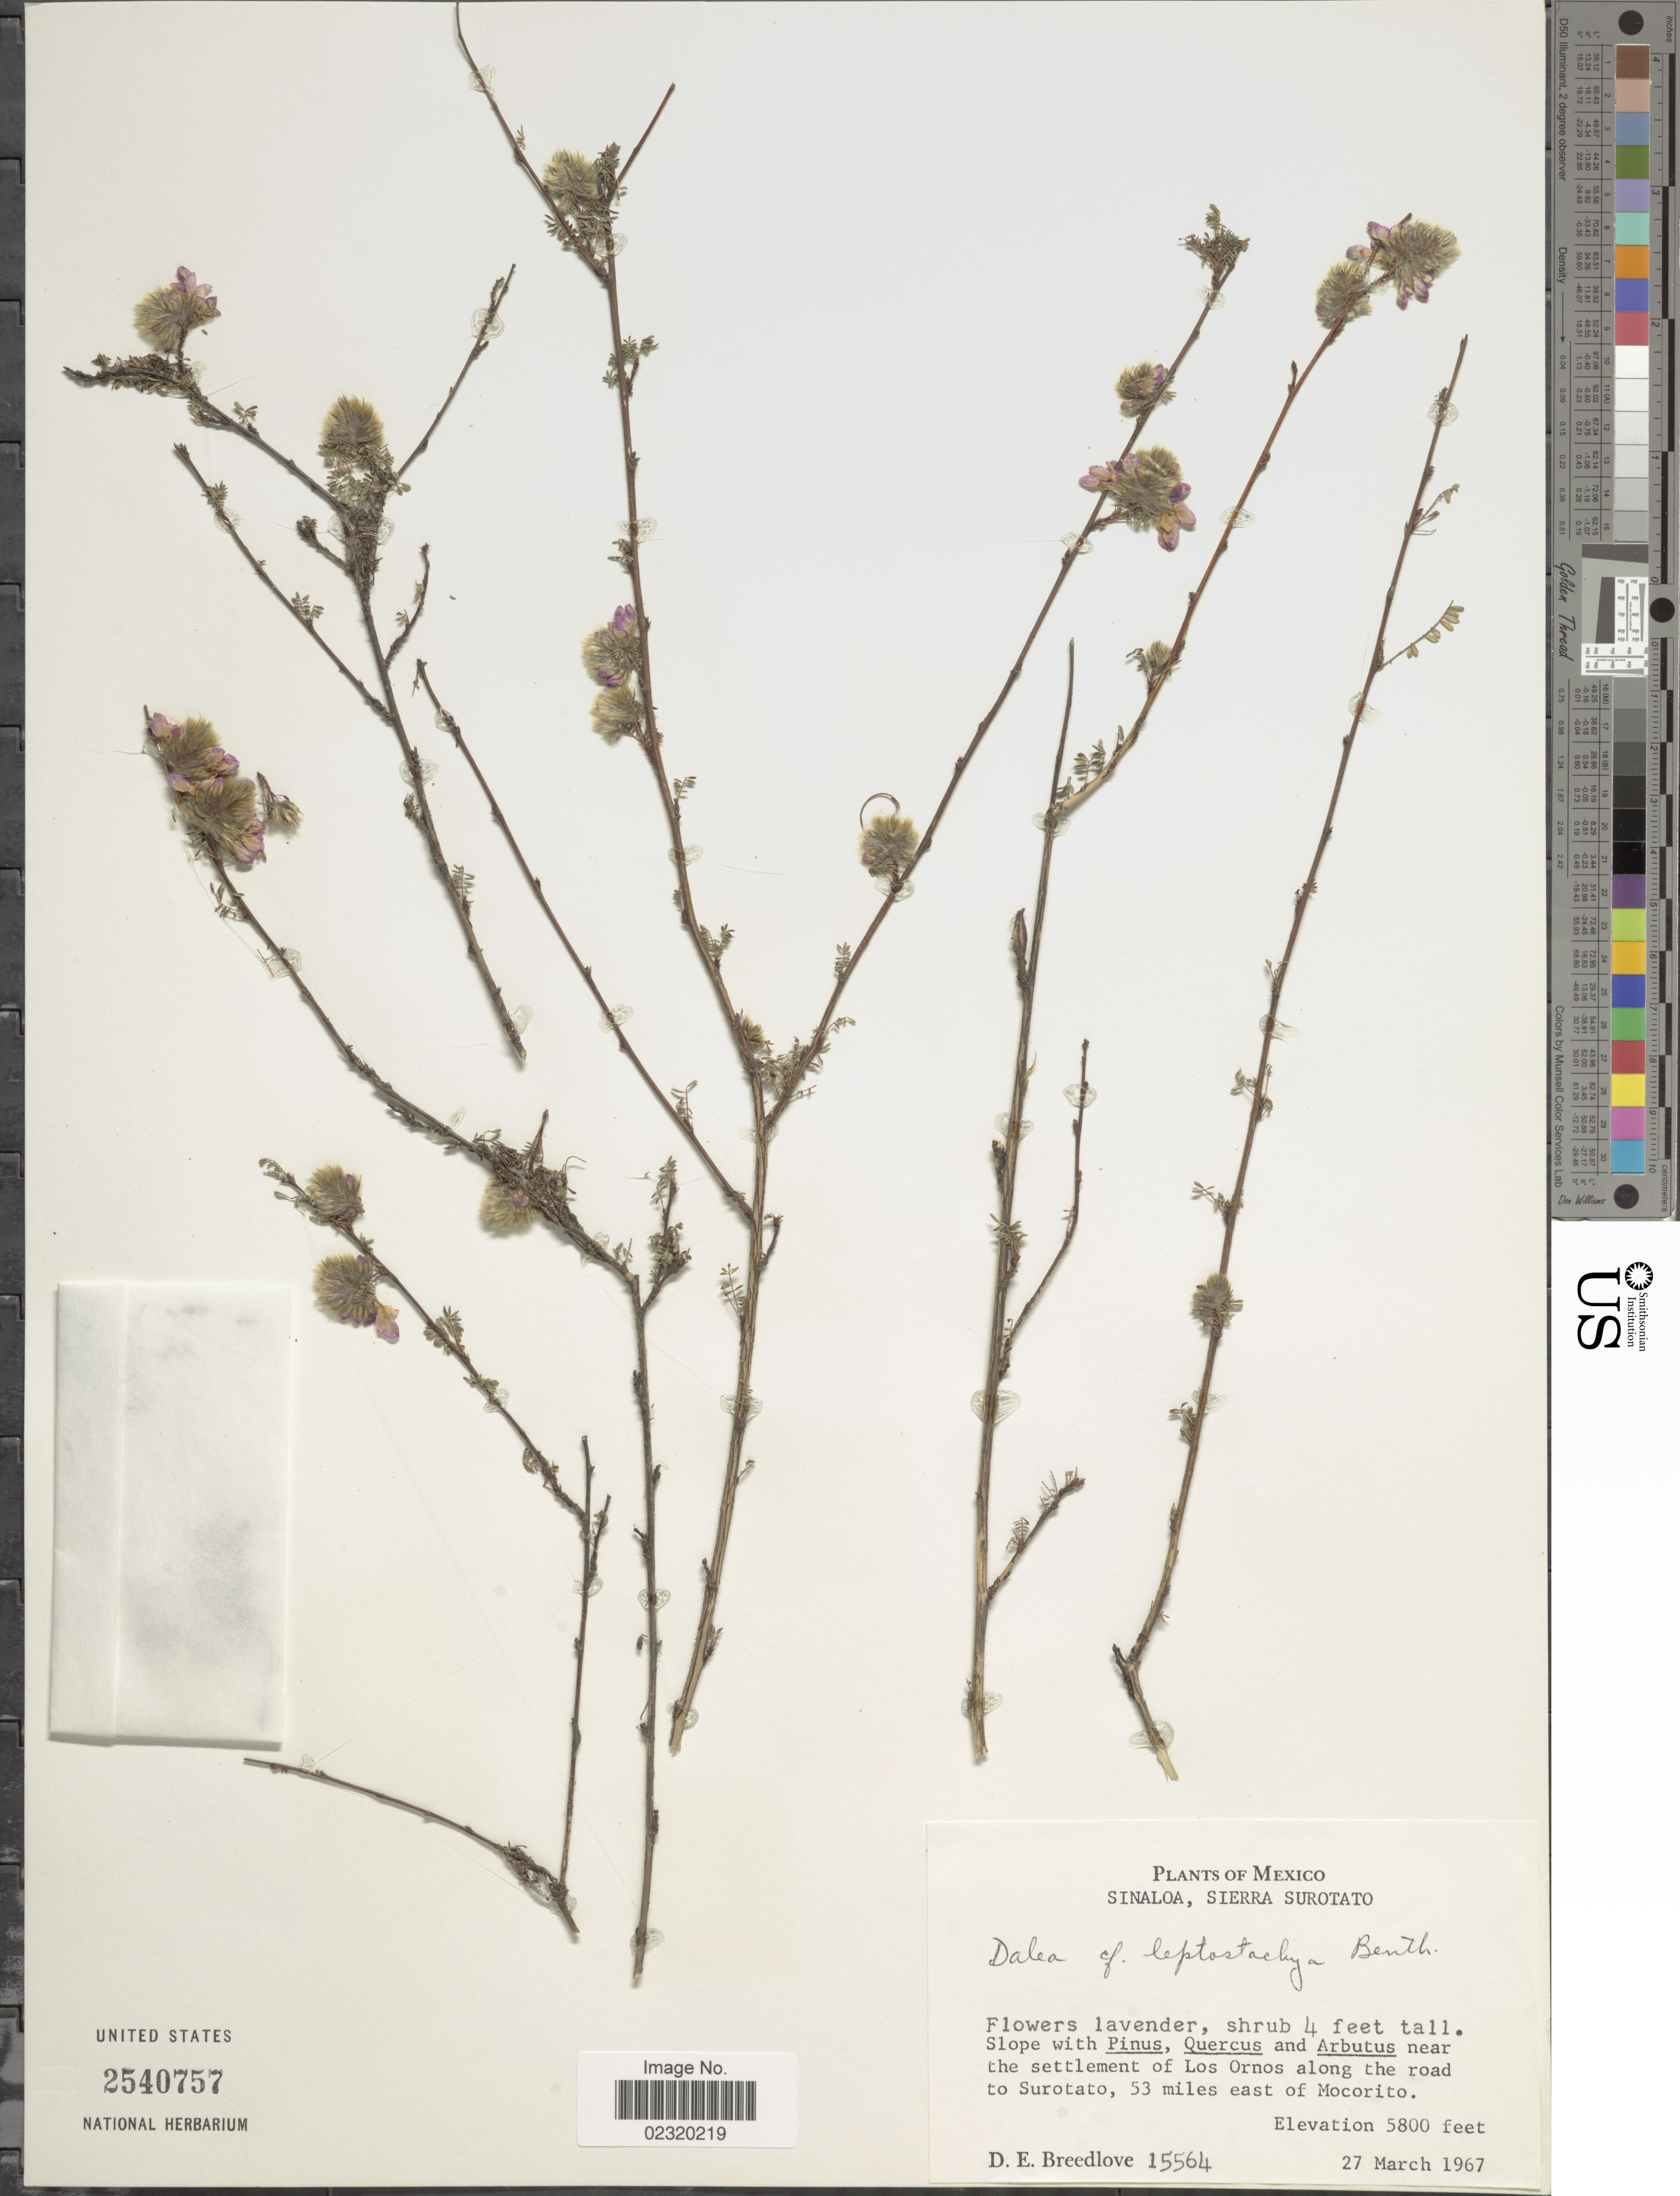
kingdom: Plantae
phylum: Tracheophyta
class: Magnoliopsida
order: Fabales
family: Fabaceae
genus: Dalea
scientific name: Dalea versicolor var. involuta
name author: (Rydb.) Barneby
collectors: D. E. Breedlove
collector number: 15564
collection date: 1967-03-27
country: Mexico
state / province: Sinaloa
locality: Sierra Surotato, Slope near the settlement of Los Ornos along the road to Surotato, 53 miles east of Mocorito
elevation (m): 1768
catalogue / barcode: US 2540757